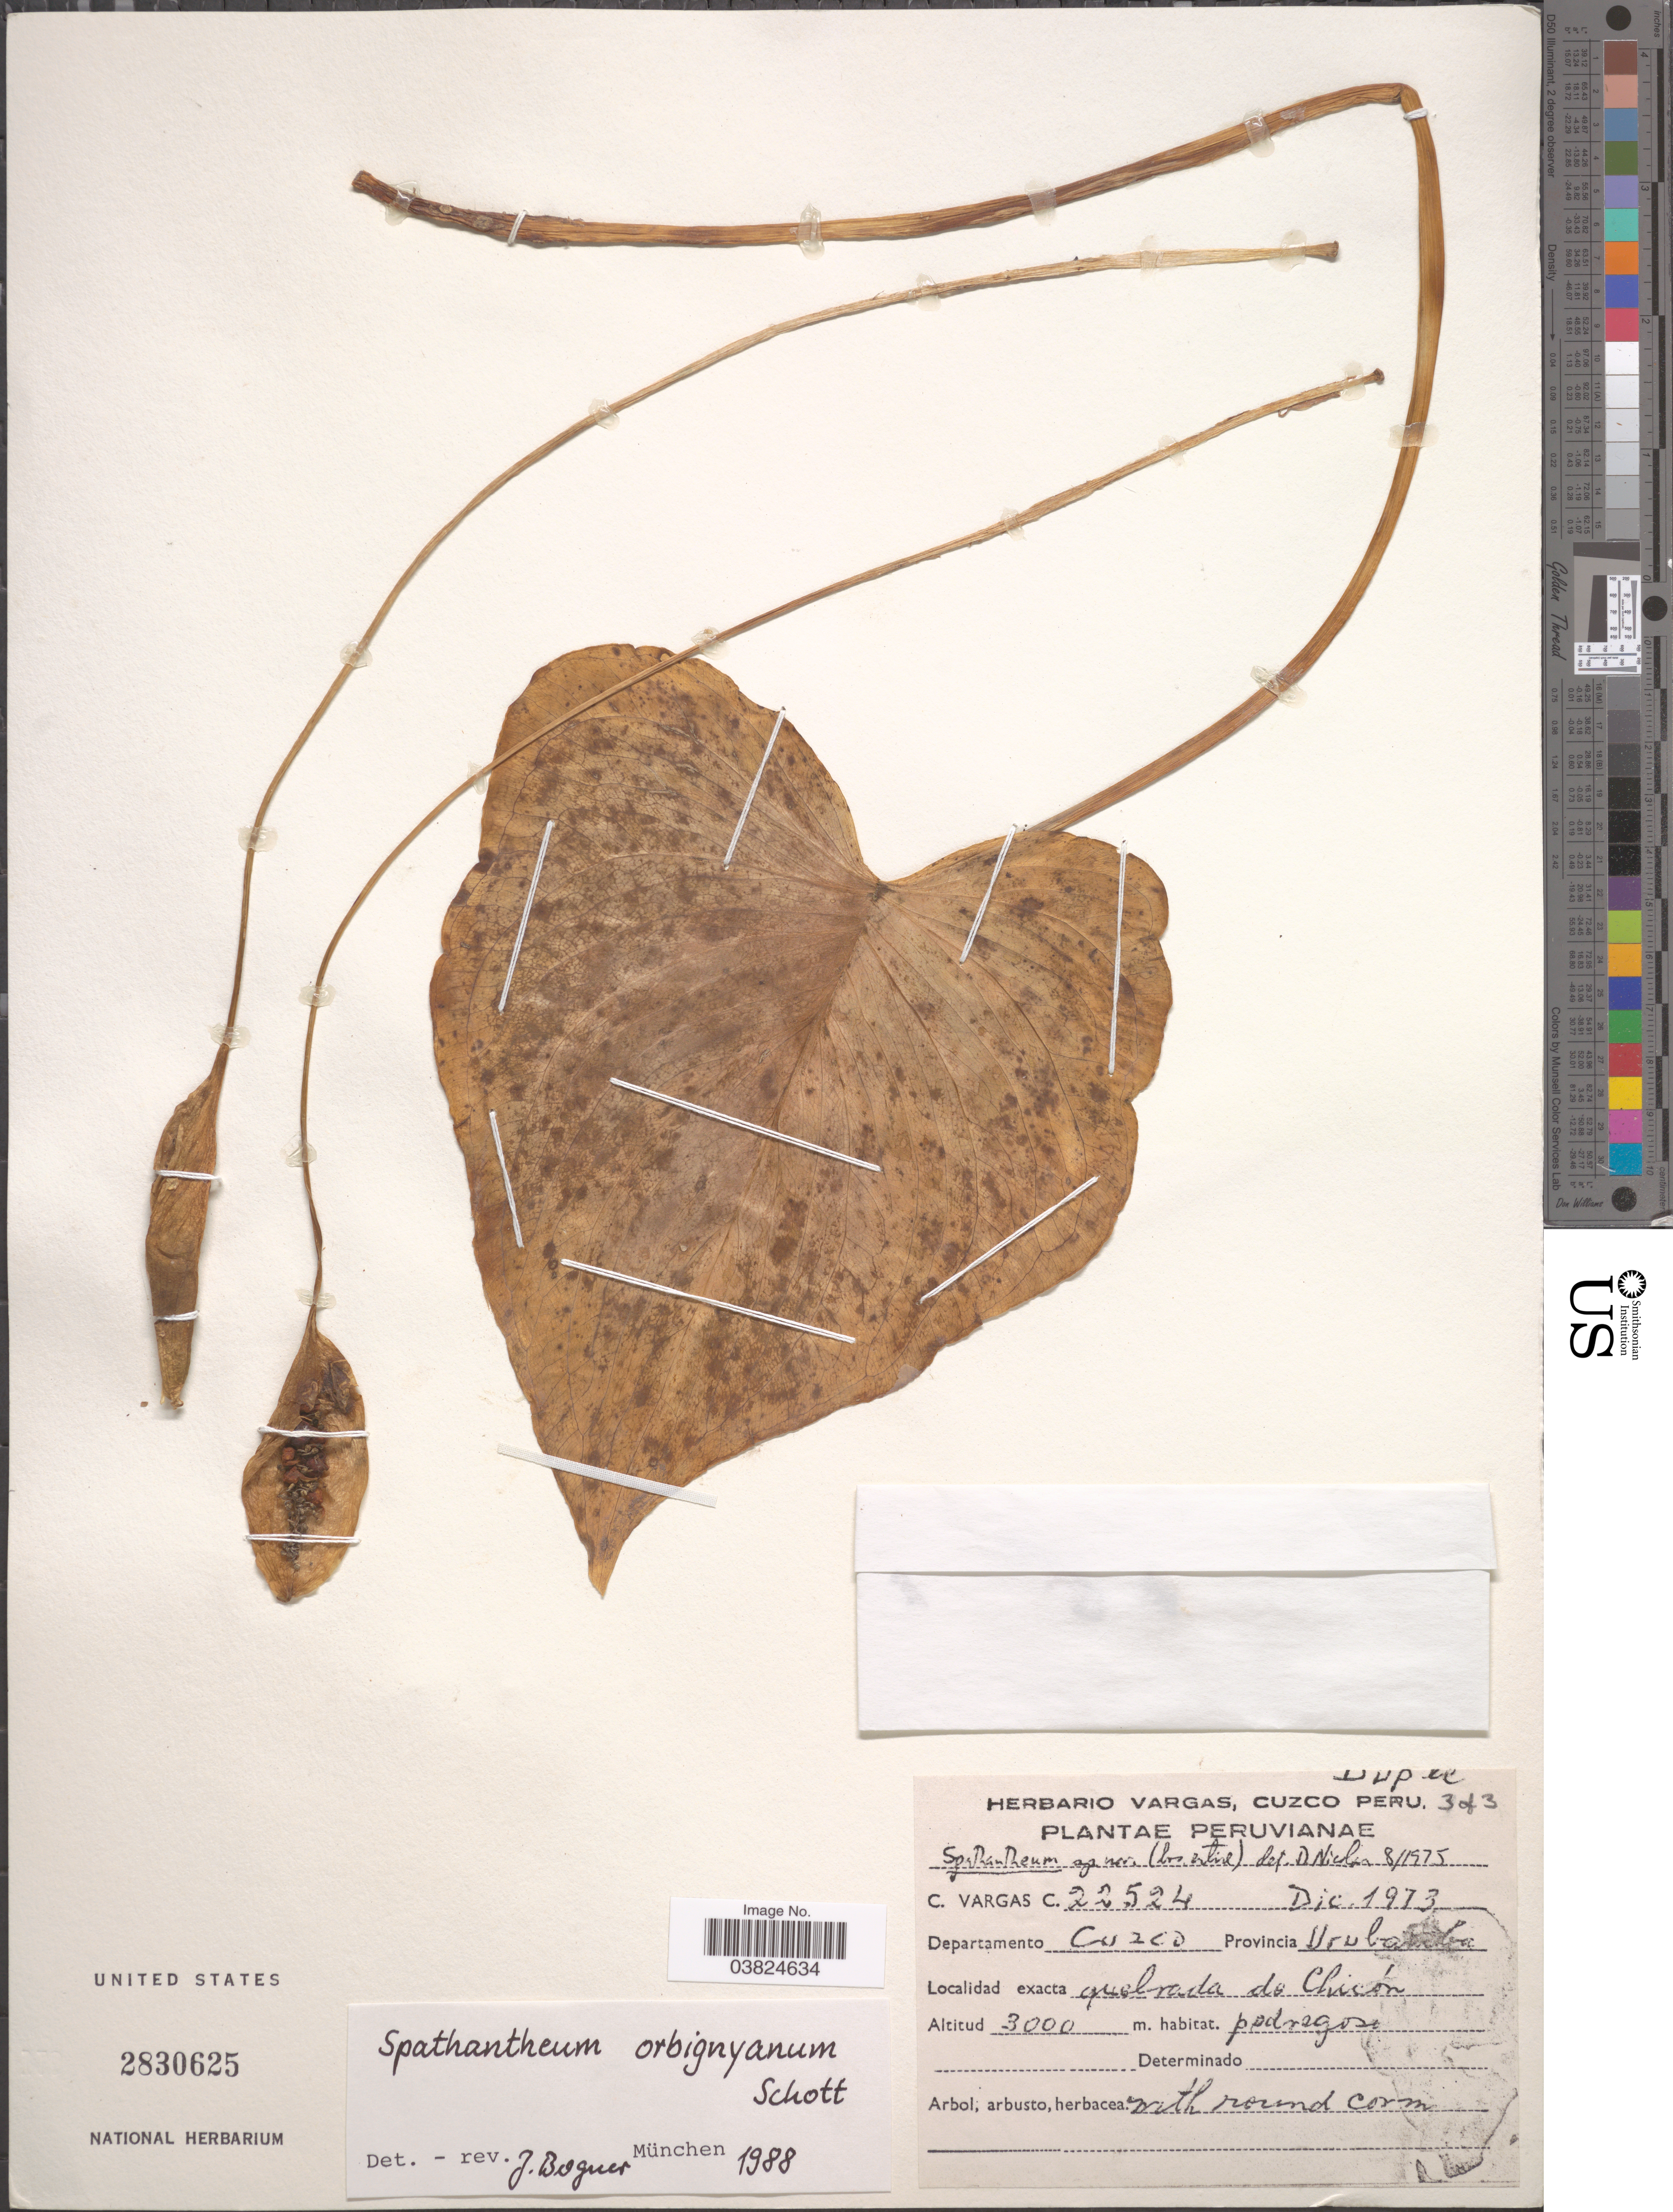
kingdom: Plantae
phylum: Tracheophyta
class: Liliopsida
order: Alismatales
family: Araceae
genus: Spathantheum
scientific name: Spathantheum orbignyanum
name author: Schott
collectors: C. Vargas Calderón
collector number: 22524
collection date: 1973-12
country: Peru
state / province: Cusco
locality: Departamento Cuzco. Provincia Urubamba. Quebrada de Chicón.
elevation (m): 3000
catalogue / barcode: US 2830625